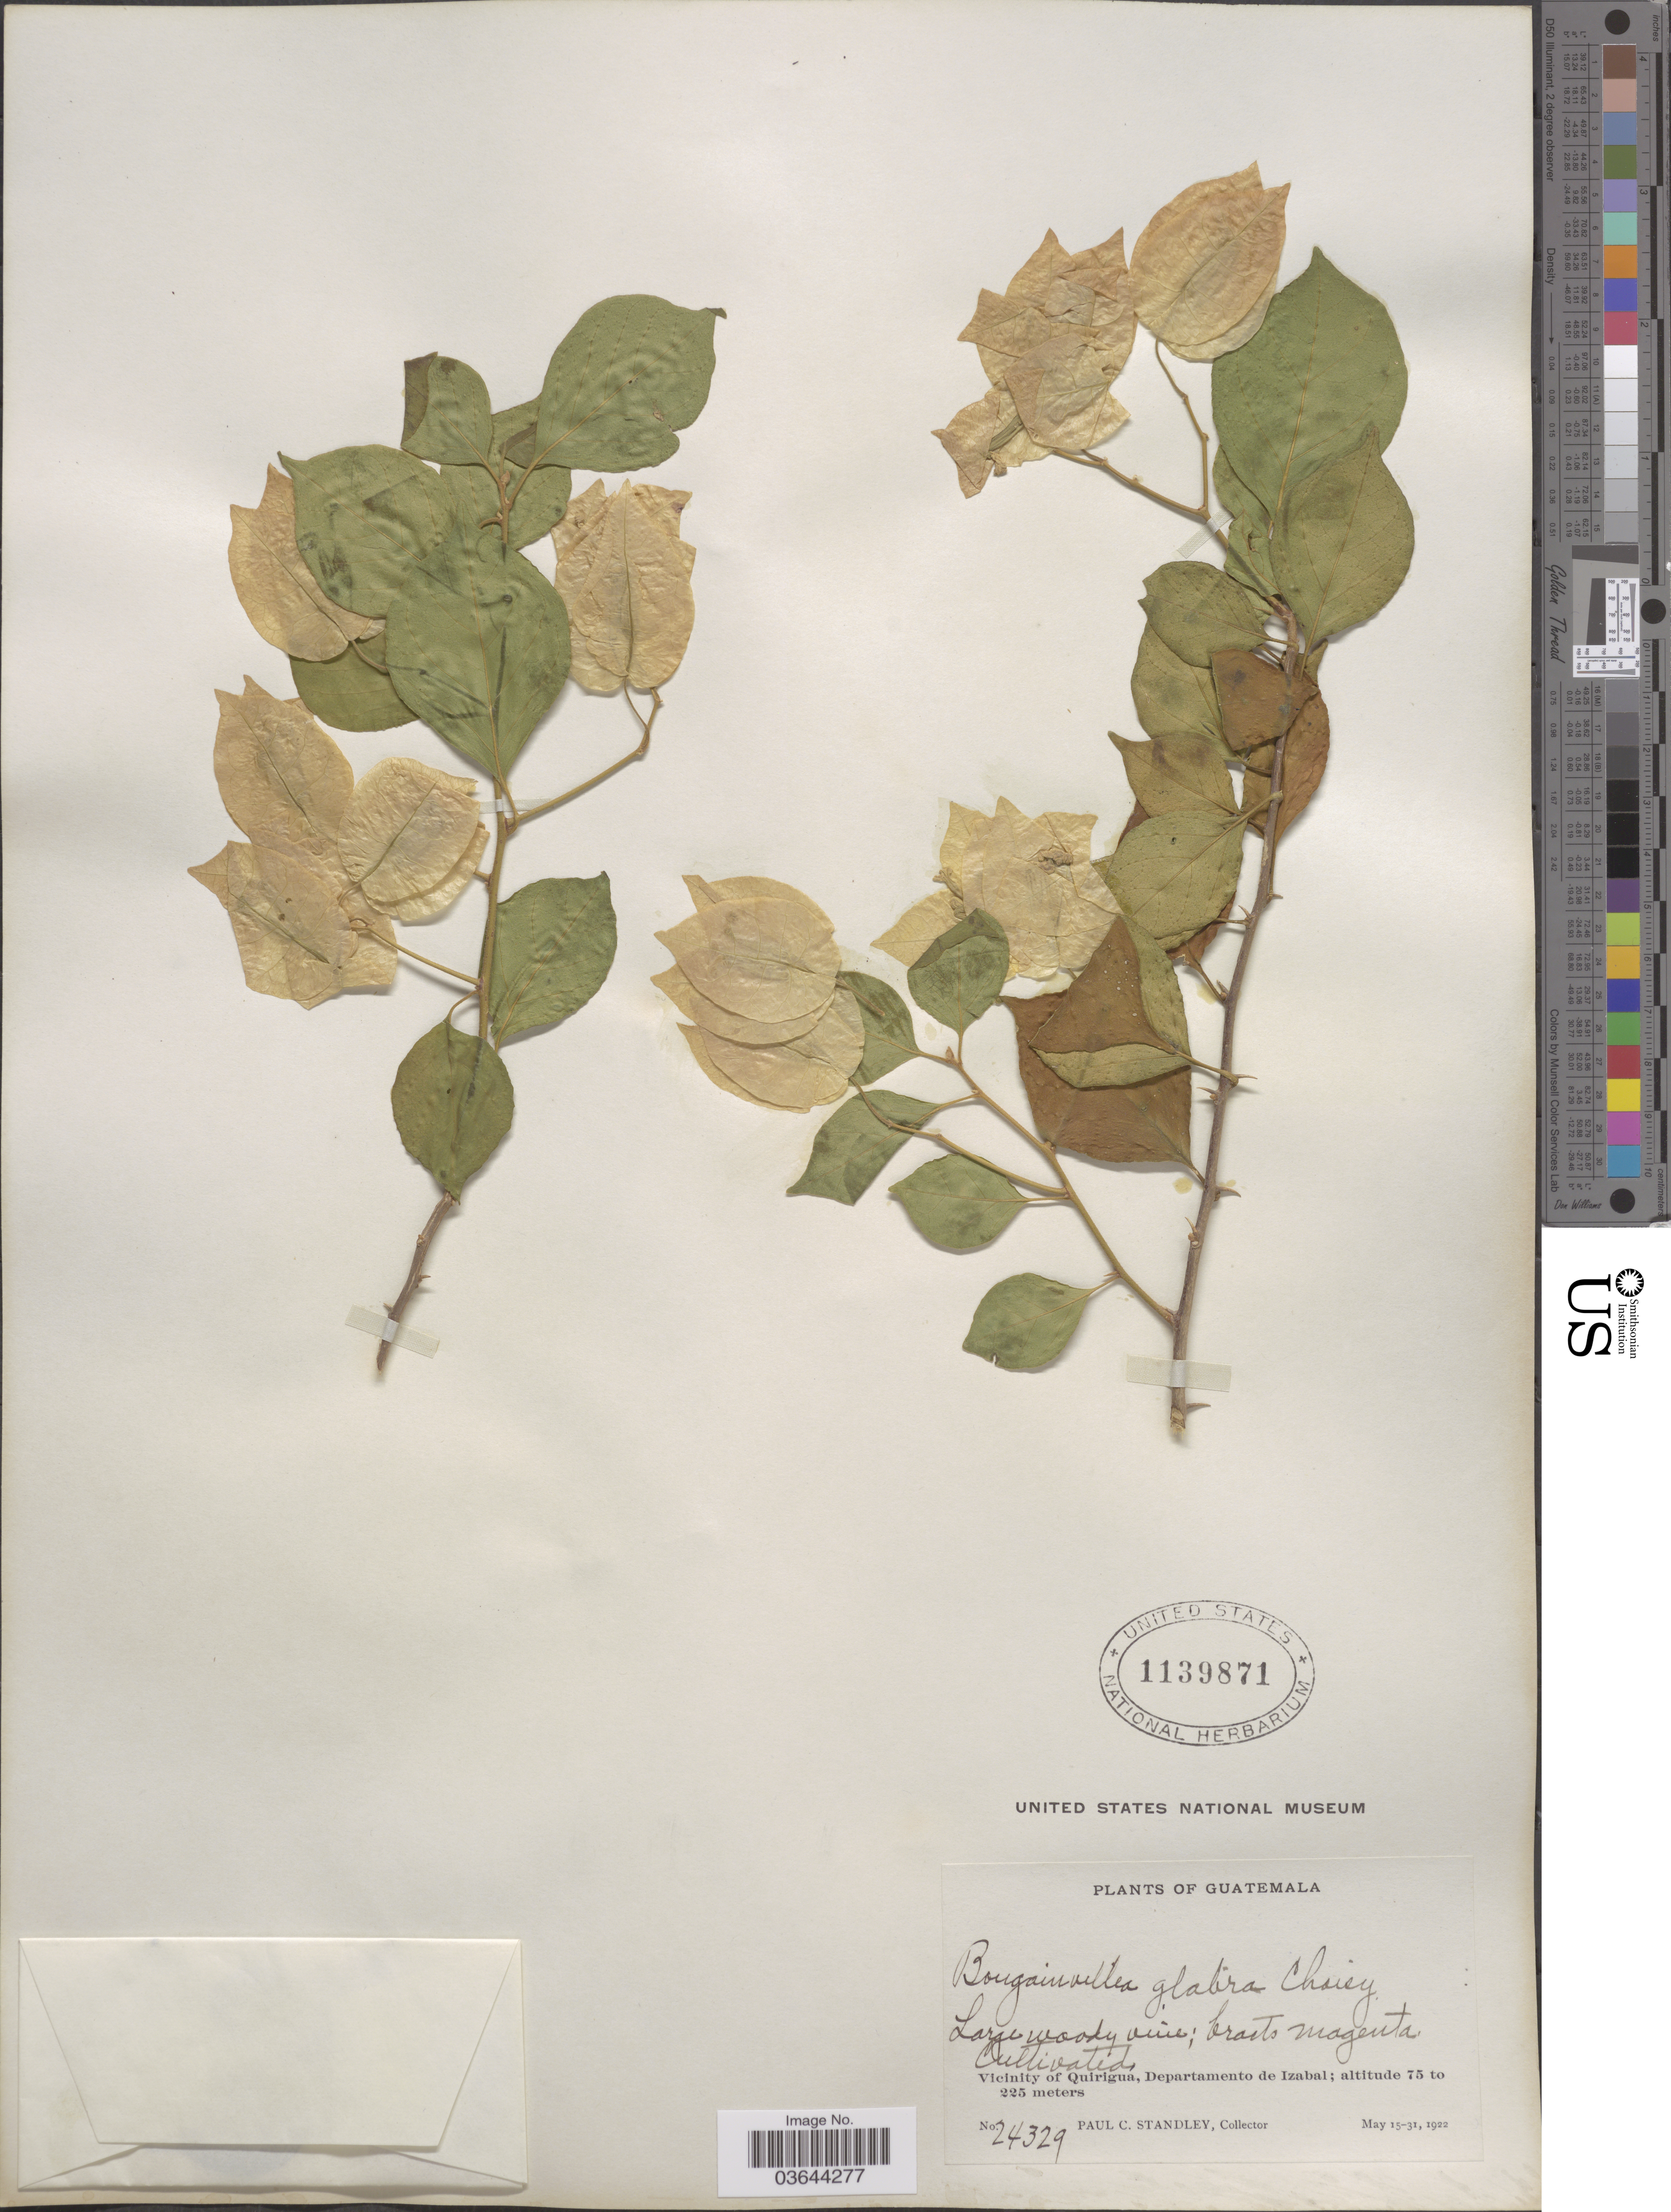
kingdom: Plantae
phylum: Tracheophyta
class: Magnoliopsida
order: Caryophyllales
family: Nyctaginaceae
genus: Bougainvillea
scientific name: Bougainvillea glabra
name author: Choisy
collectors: P. C. Standley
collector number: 24329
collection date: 1922-05-15/1922-05-31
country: Guatemala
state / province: Izabal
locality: Vicinity of Quirigua, Departamento de Izabal.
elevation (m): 75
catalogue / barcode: US 1139871